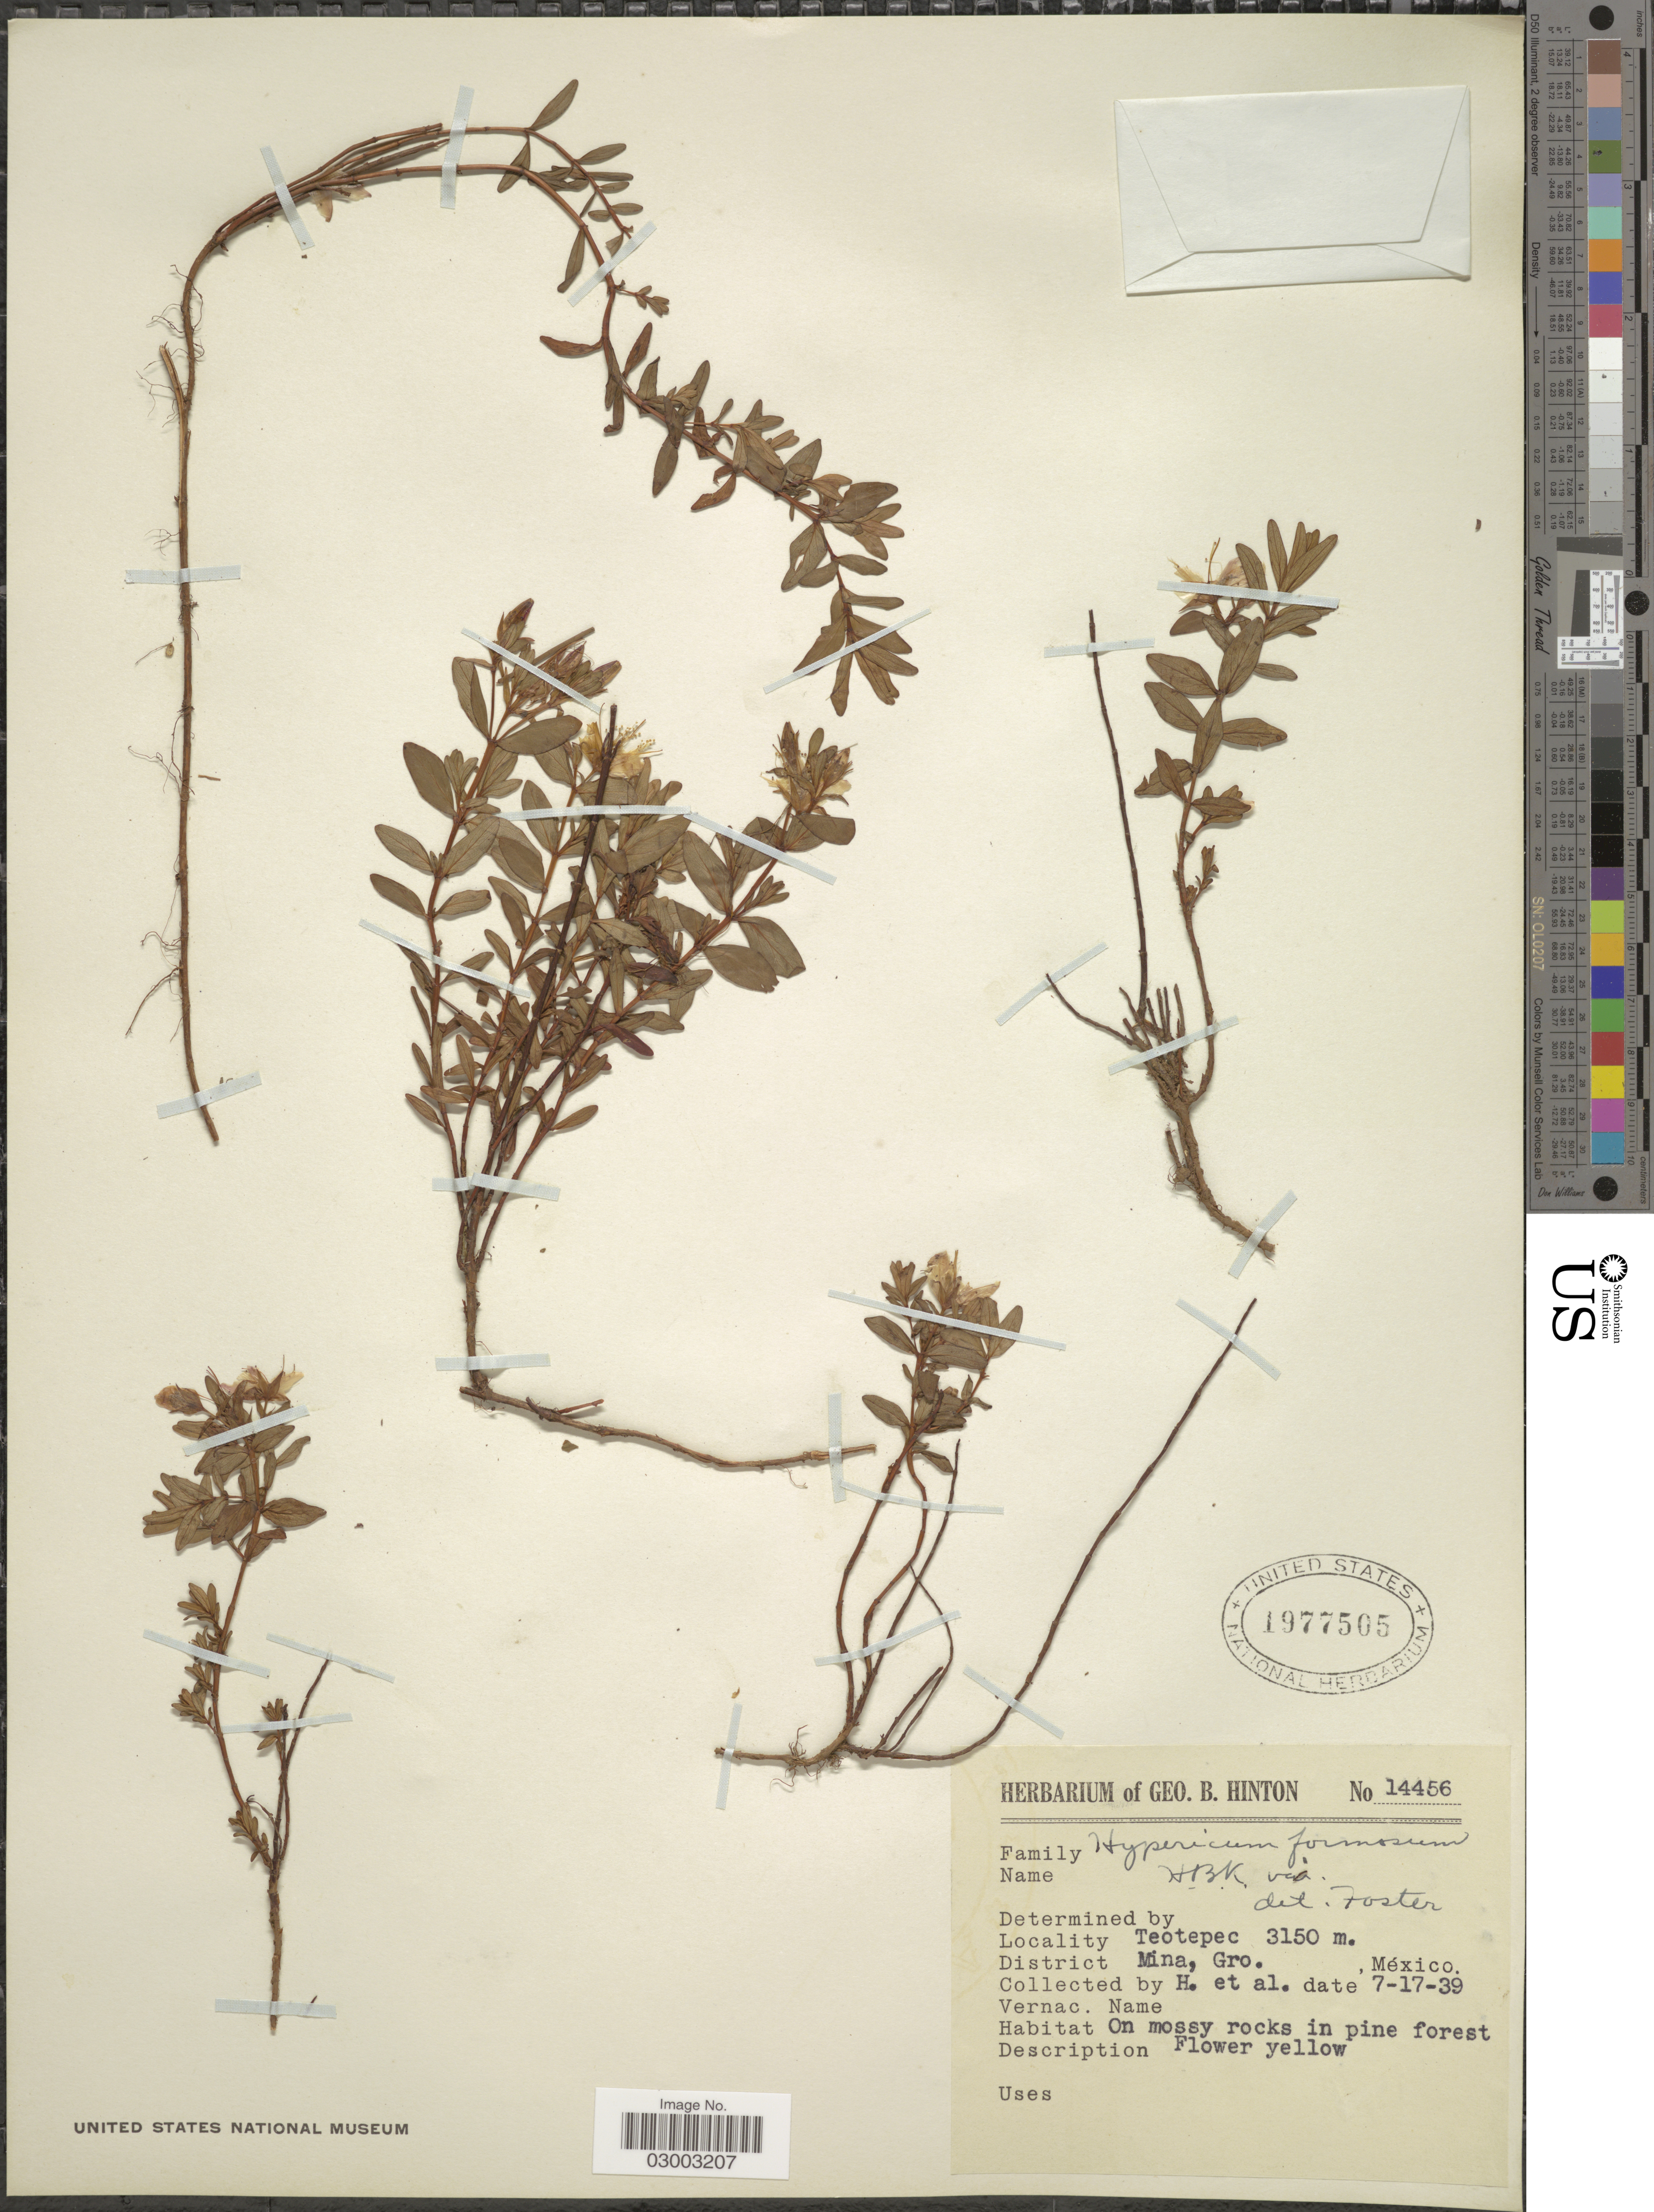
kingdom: Plantae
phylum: Tracheophyta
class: Magnoliopsida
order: Malpighiales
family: Hypericaceae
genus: Hypericum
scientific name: Hypericum oaxacanum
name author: R. Keller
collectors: G. B. Hinton & et al.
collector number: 14456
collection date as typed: Transcribed d/m/y: 17/7/39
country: Mexico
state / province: Guerrero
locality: Teotepec, District Mina.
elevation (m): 3150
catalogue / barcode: US 1977505